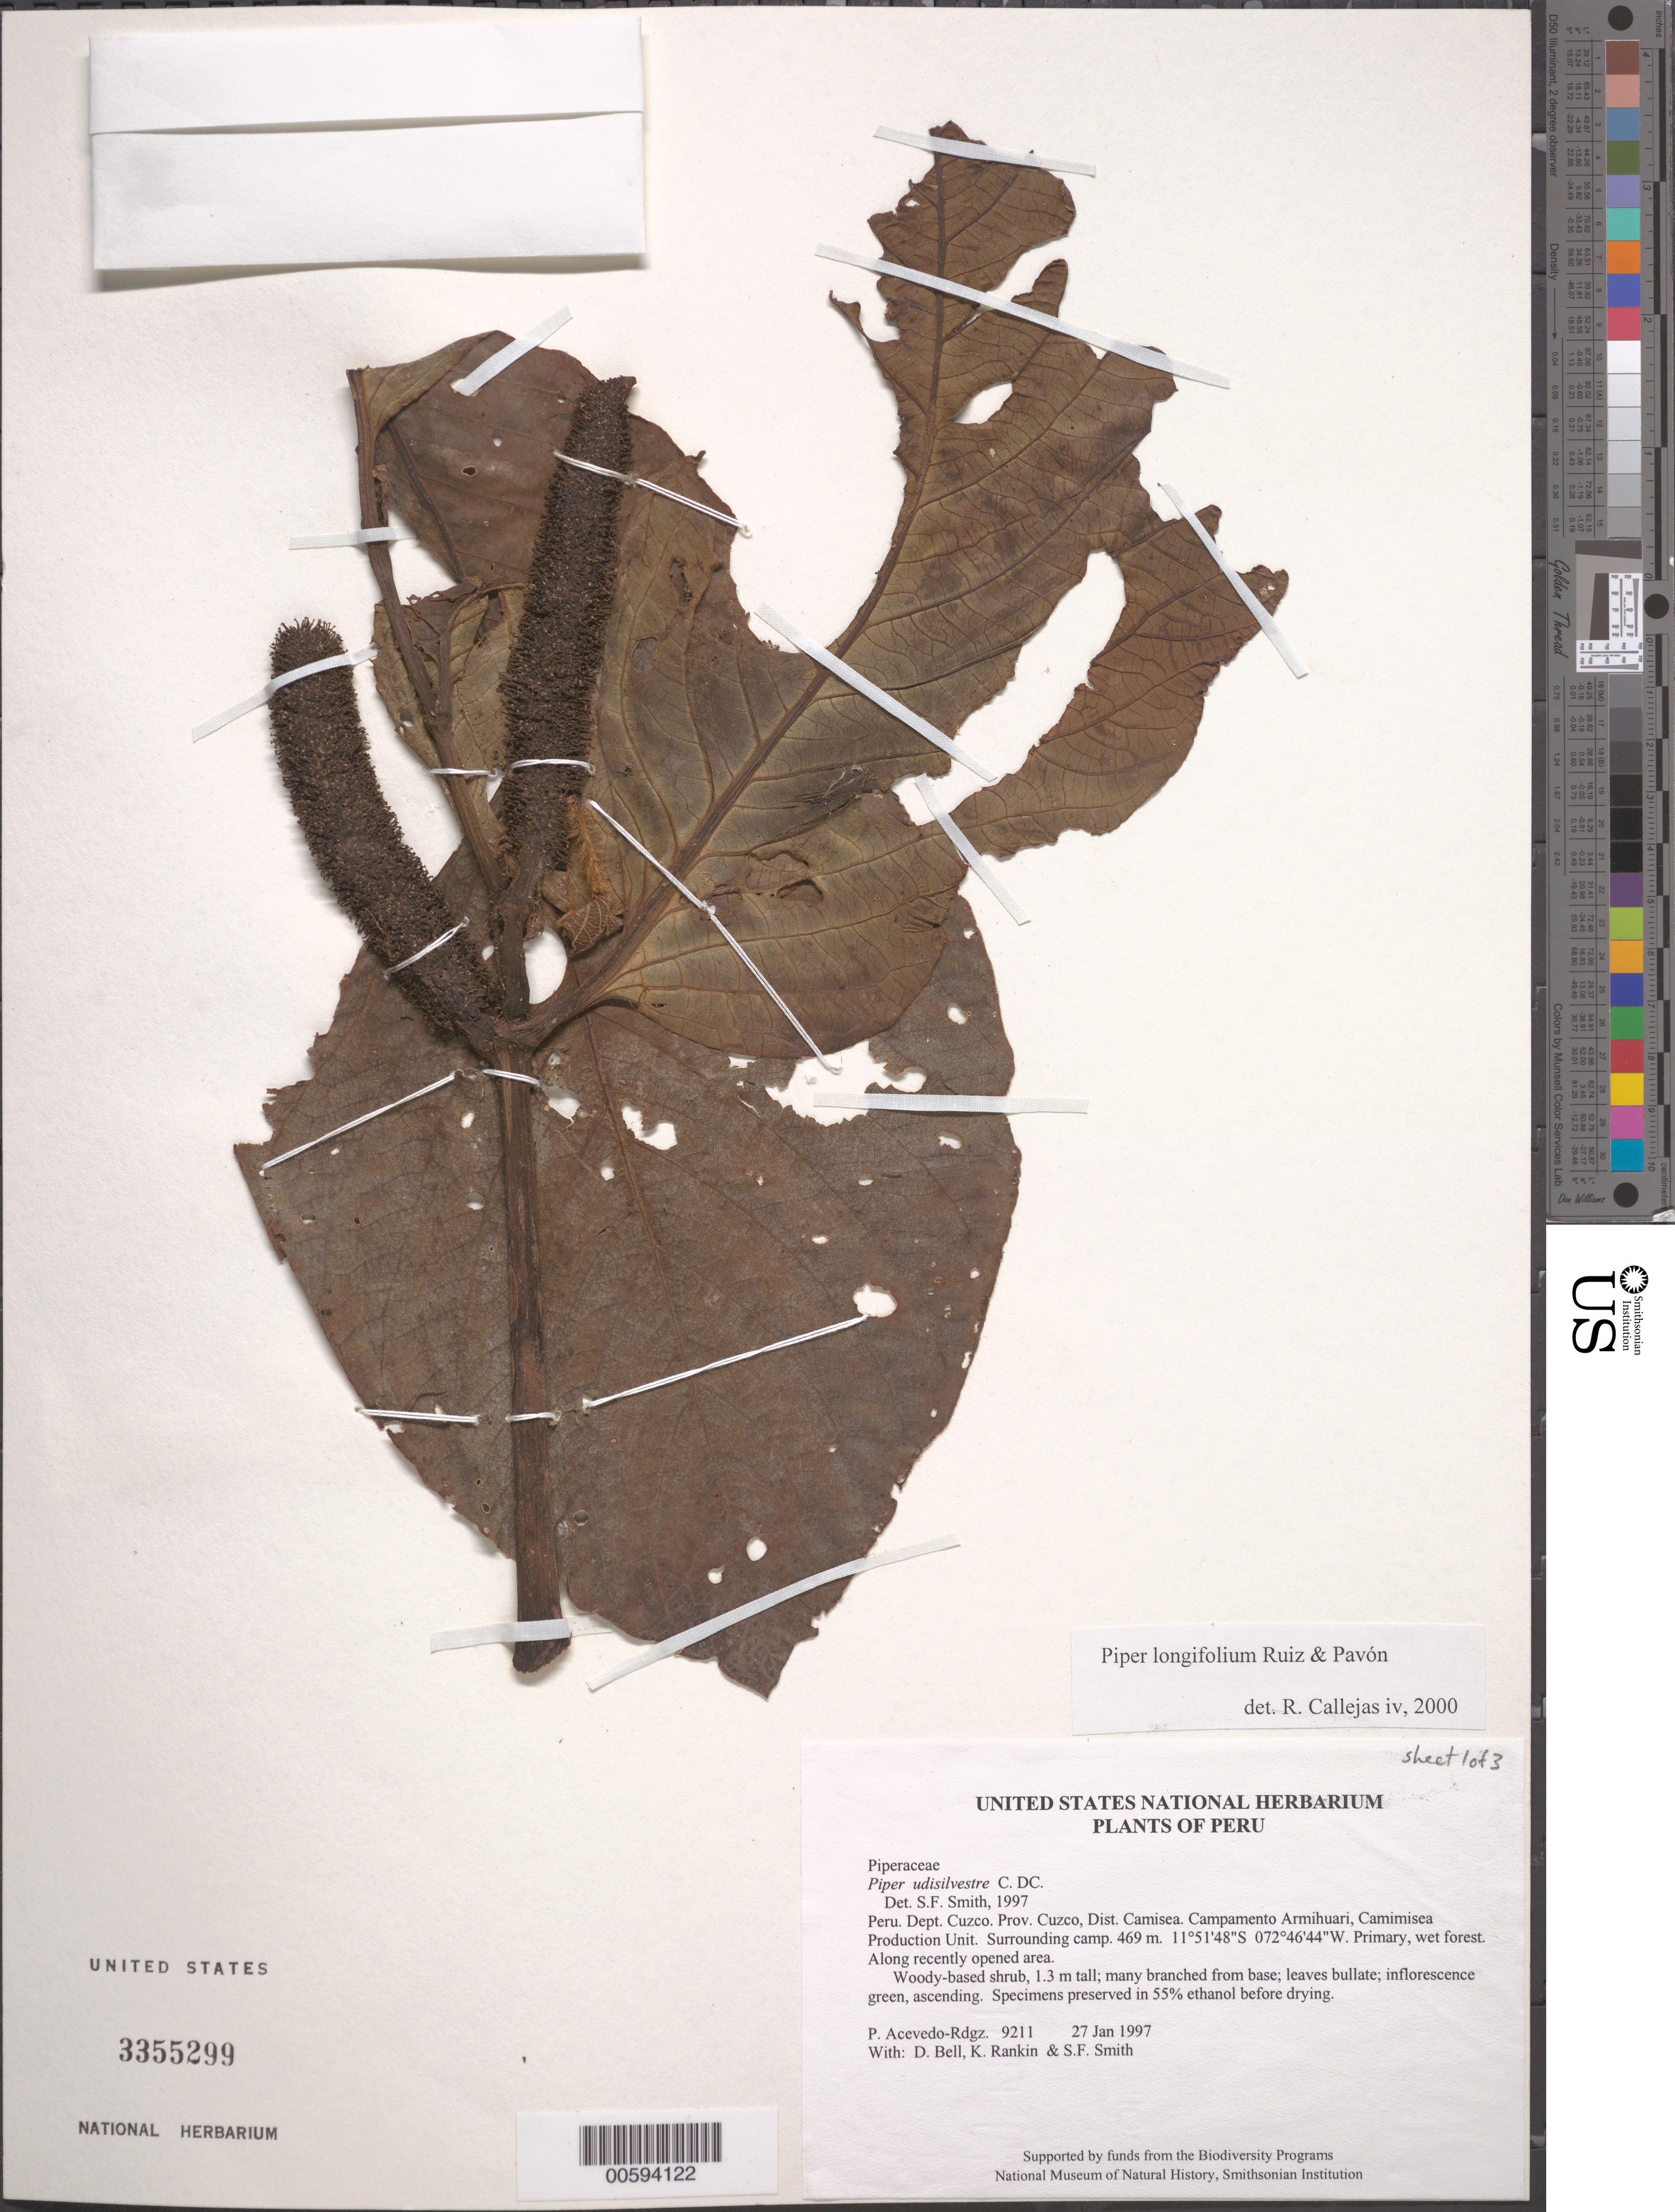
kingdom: Plantae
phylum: Tracheophyta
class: Magnoliopsida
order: Piperales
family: Piperaceae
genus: Piper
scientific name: Piper longifolium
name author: Ruiz & Pav.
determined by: Callejas, Ricardo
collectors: P. Acevedo-Rodr., D. A. Bell, K. B. Rankin & S.F. Smith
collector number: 9211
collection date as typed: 27 Jan 1997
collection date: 1997-01-27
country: Peru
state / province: Cusco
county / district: Cusco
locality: Districto Camisea, Campamento Armihuari, Camimisea Production Unit. Surrounding camp.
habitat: Primary, wet forest. Along recently opened area.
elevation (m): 469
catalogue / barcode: US 3355299